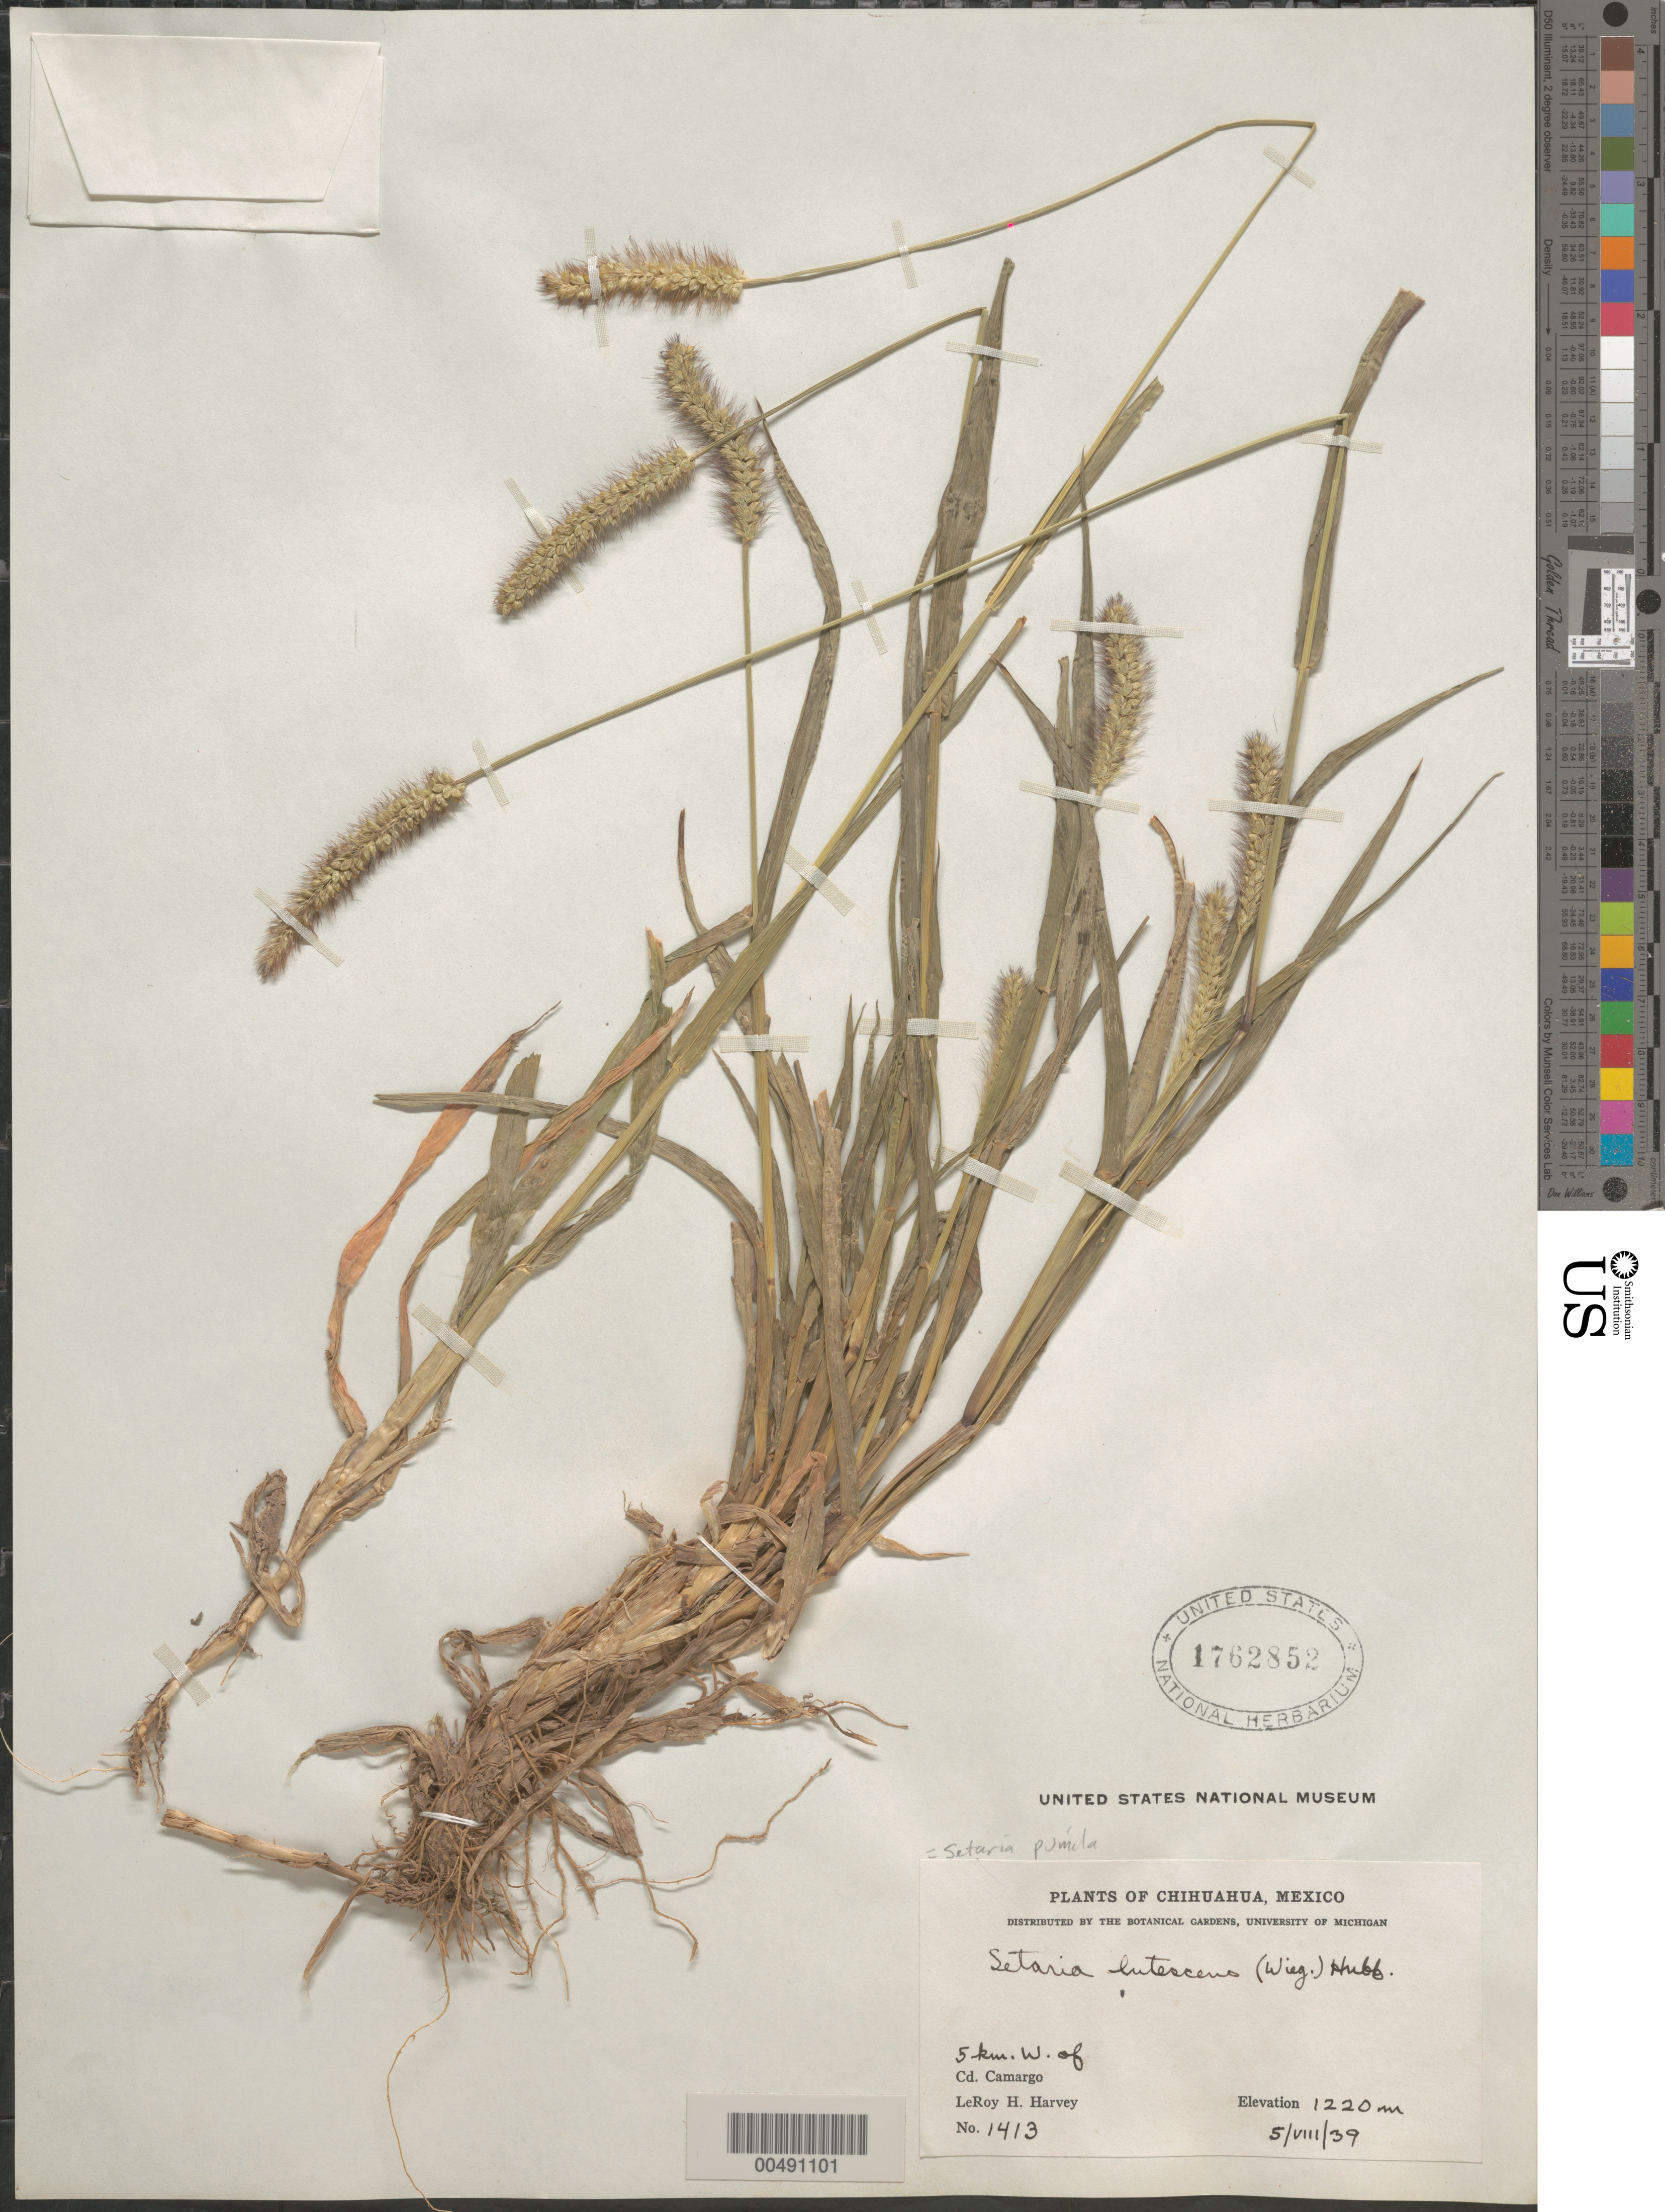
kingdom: Plantae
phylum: Tracheophyta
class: Liliopsida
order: Poales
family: Poaceae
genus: Setaria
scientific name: Setaria lutescens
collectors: L. H. Harvey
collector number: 1413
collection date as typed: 5 Aug 1939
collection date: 1939-08-05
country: Mexico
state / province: Chihuahua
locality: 5 km W of Cd. Camargo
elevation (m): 1220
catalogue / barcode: US 1762852